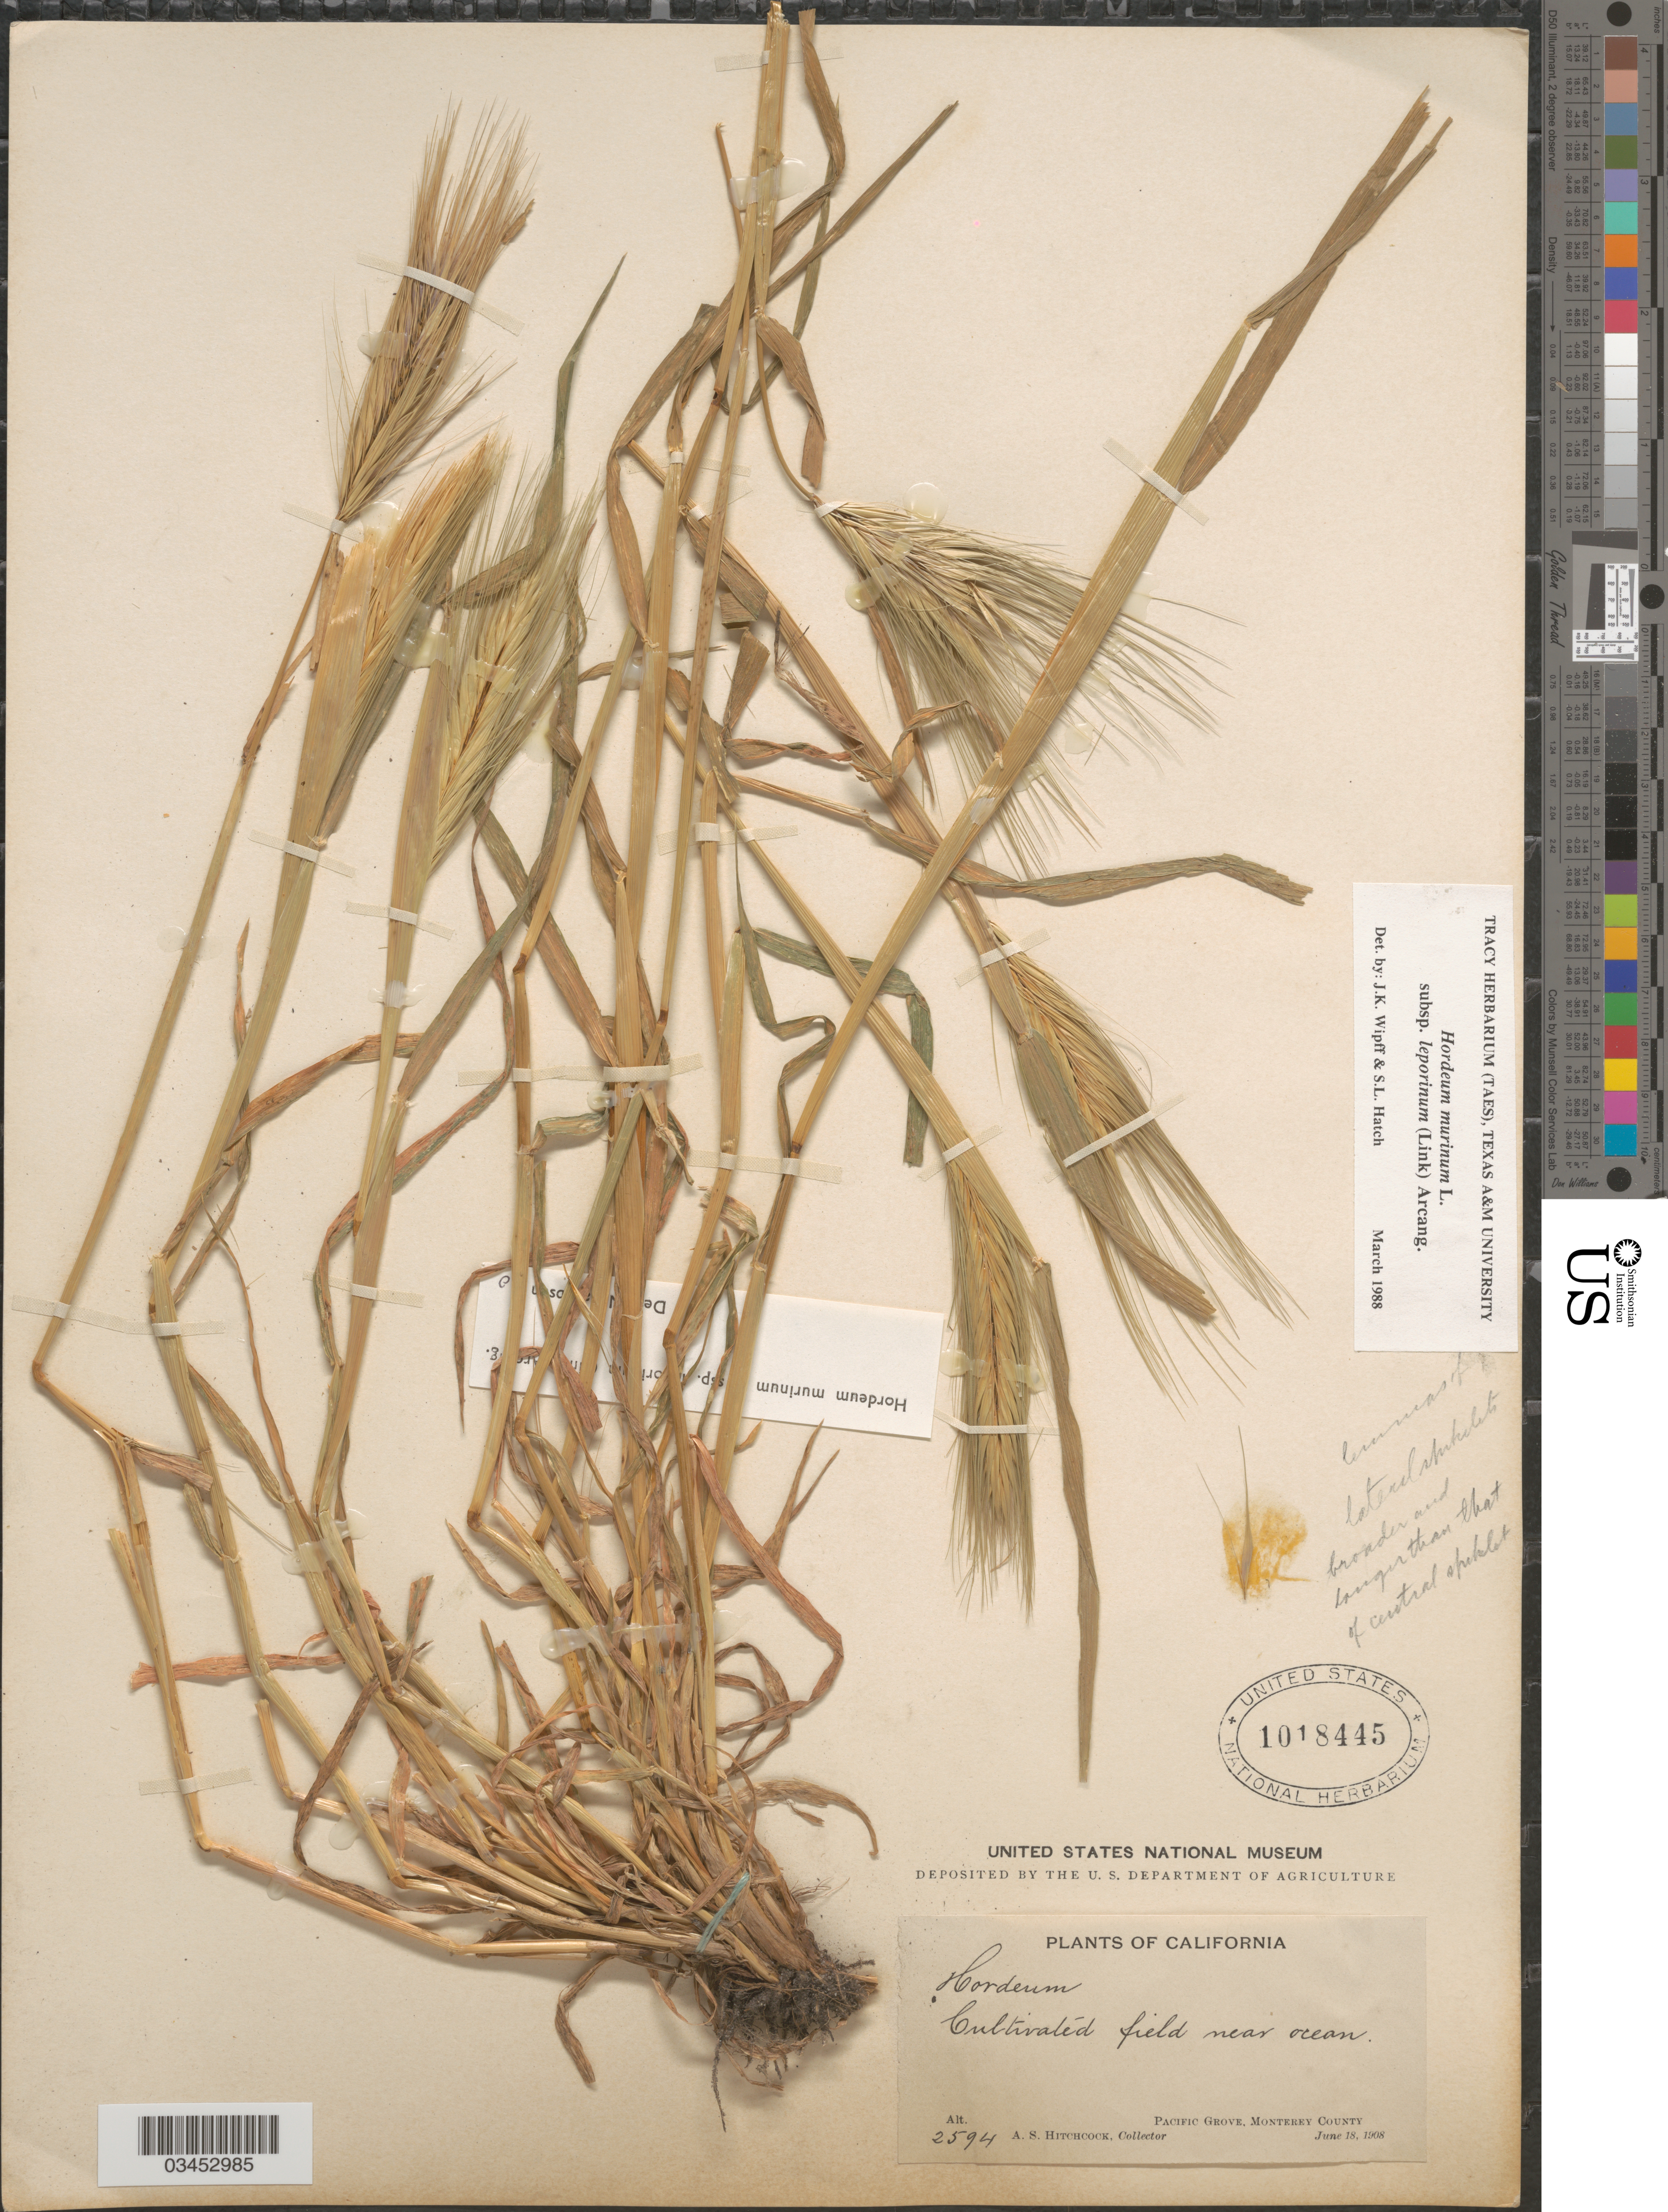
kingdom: Plantae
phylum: Tracheophyta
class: Liliopsida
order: Poales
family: Poaceae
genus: Hordeum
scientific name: Hordeum murinum subsp. leporinum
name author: (Link) Arcang.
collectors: A. S. Hitchcock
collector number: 2594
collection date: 1908-06-18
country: United States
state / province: California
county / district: Monterey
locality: Cultivated field near ocean. Pacific Grove, Monterey County.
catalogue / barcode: US 1018445